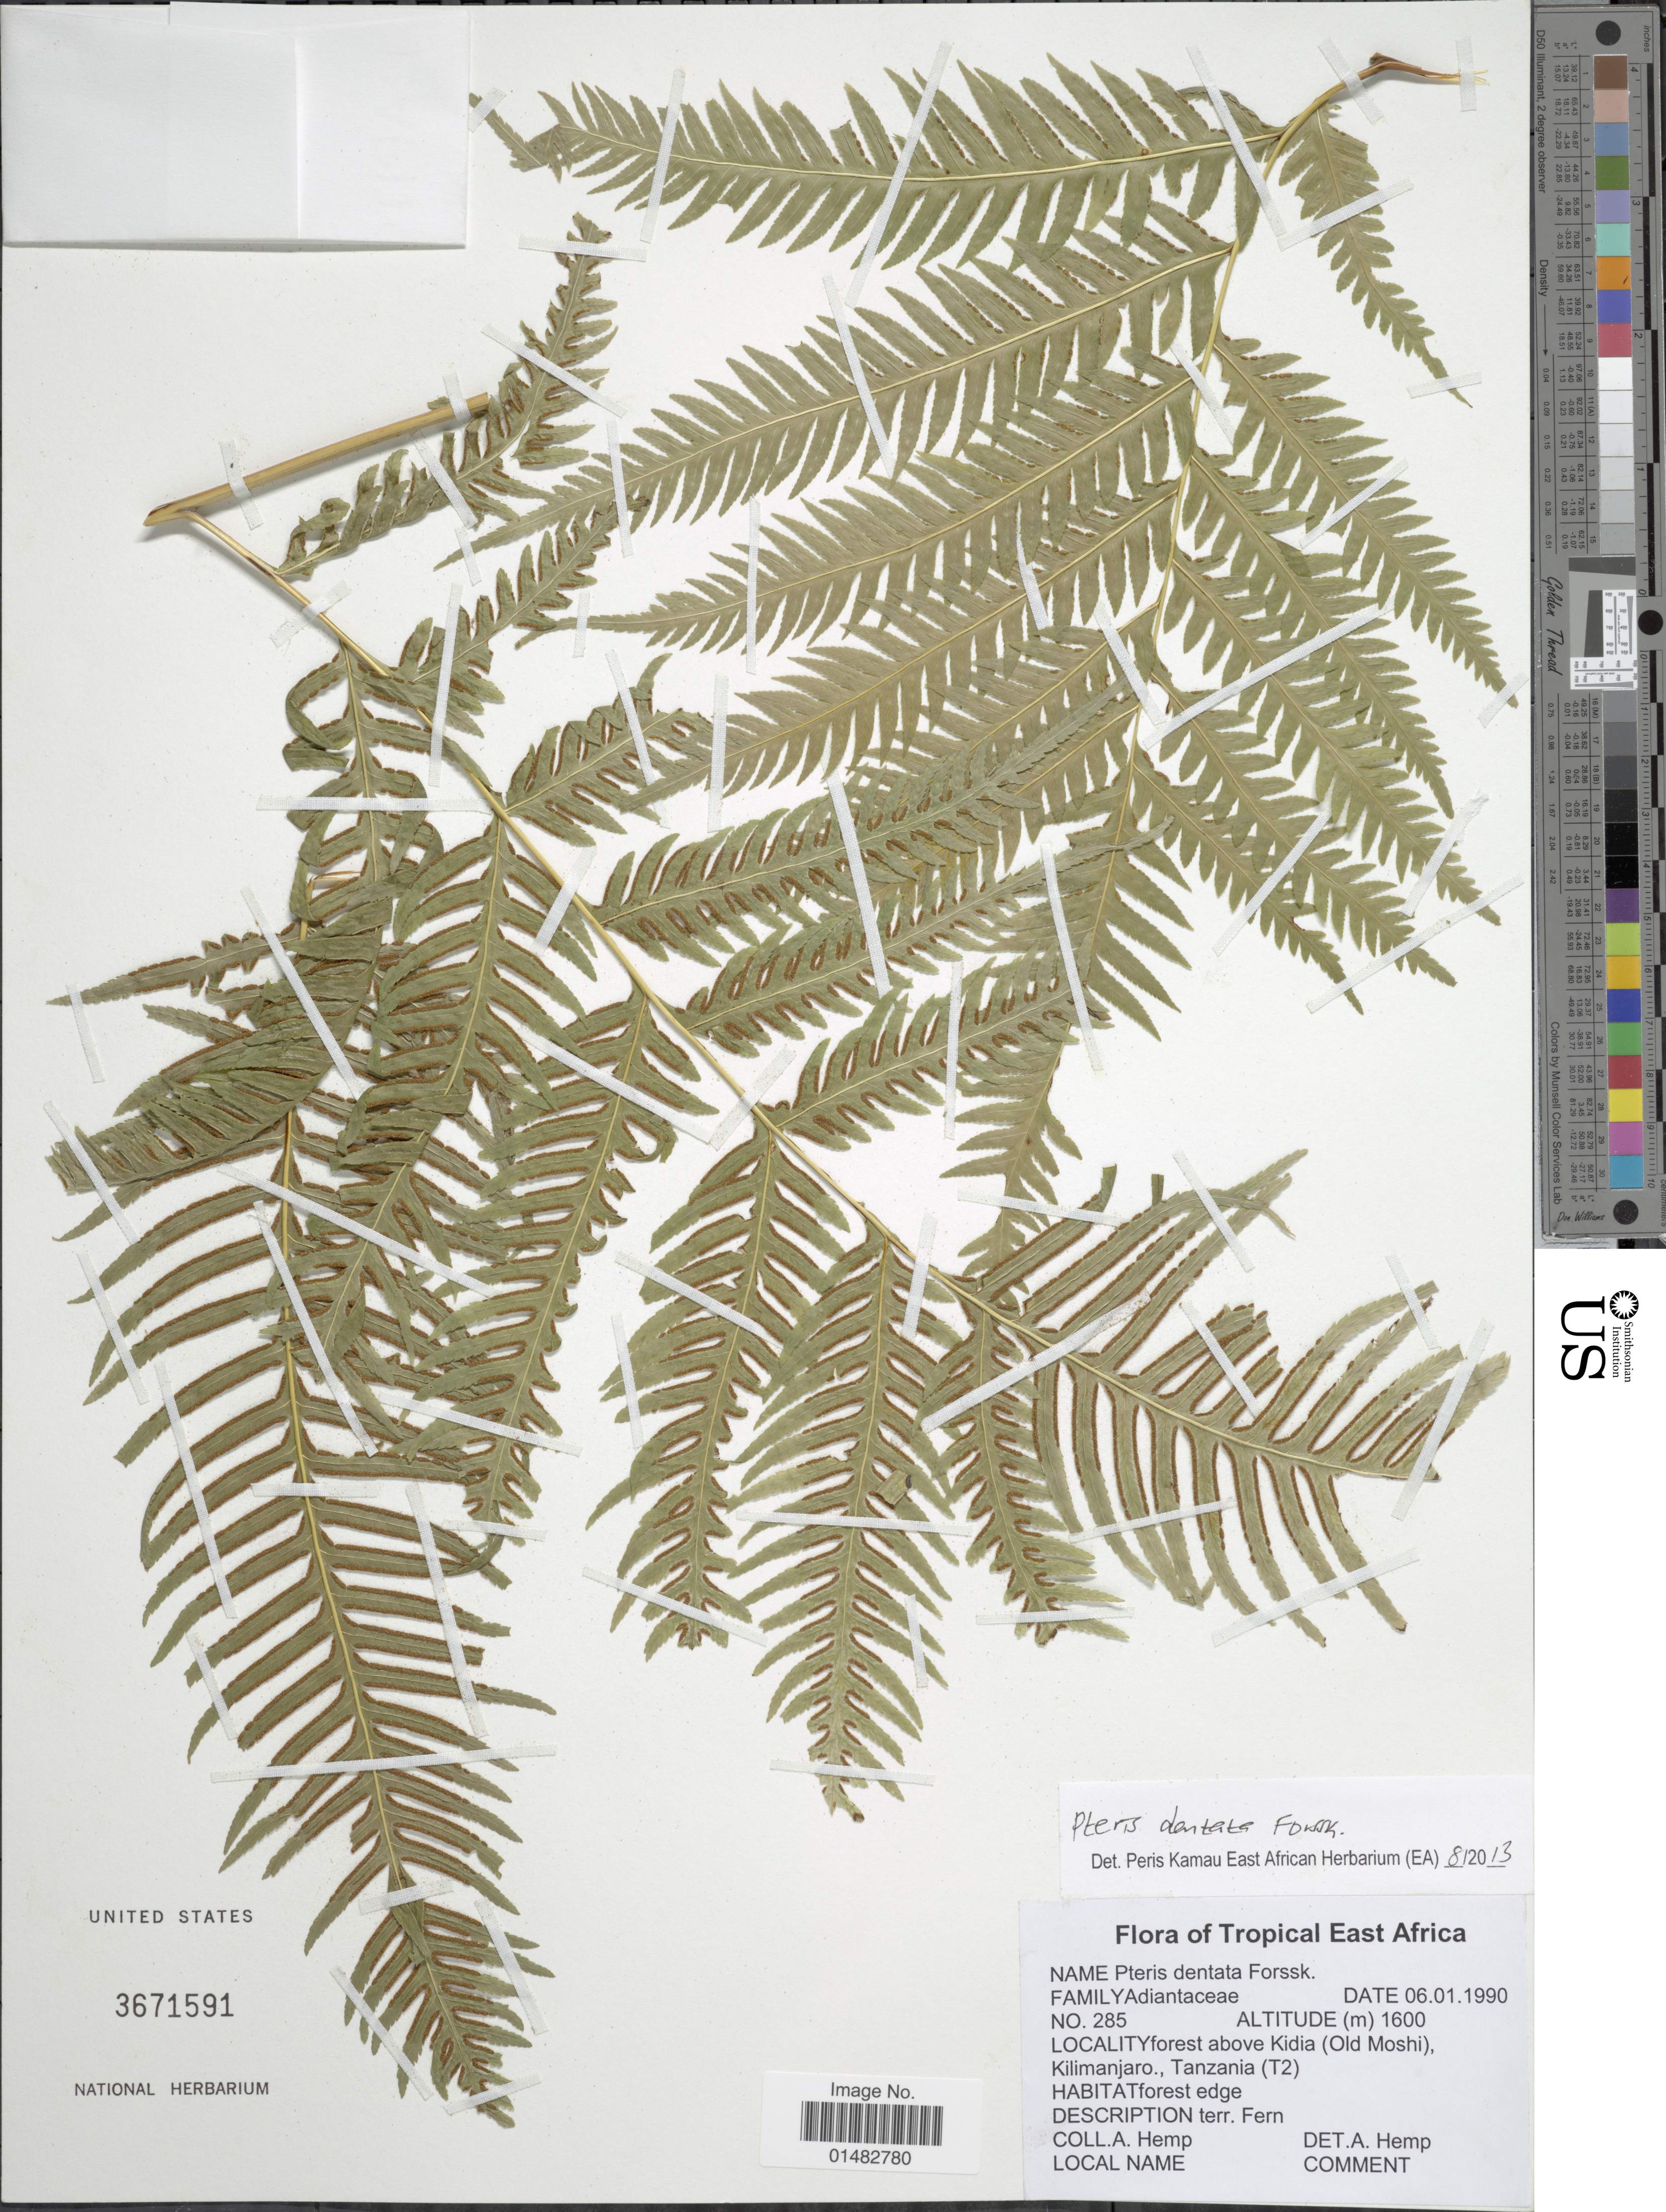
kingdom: Plantae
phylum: Tracheophyta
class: Polypodiopsida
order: Polypodiales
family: Pteridaceae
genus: Pteris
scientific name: Pteris dentata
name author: Forssk.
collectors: A. Hemp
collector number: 285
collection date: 1990-01-06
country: Tanzania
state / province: Kilimanjaro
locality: Tropical East Africa, Forest above Kidia (Old Moshi), Kilimanjaro, Tanzania(T2)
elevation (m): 1600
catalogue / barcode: US 3671591